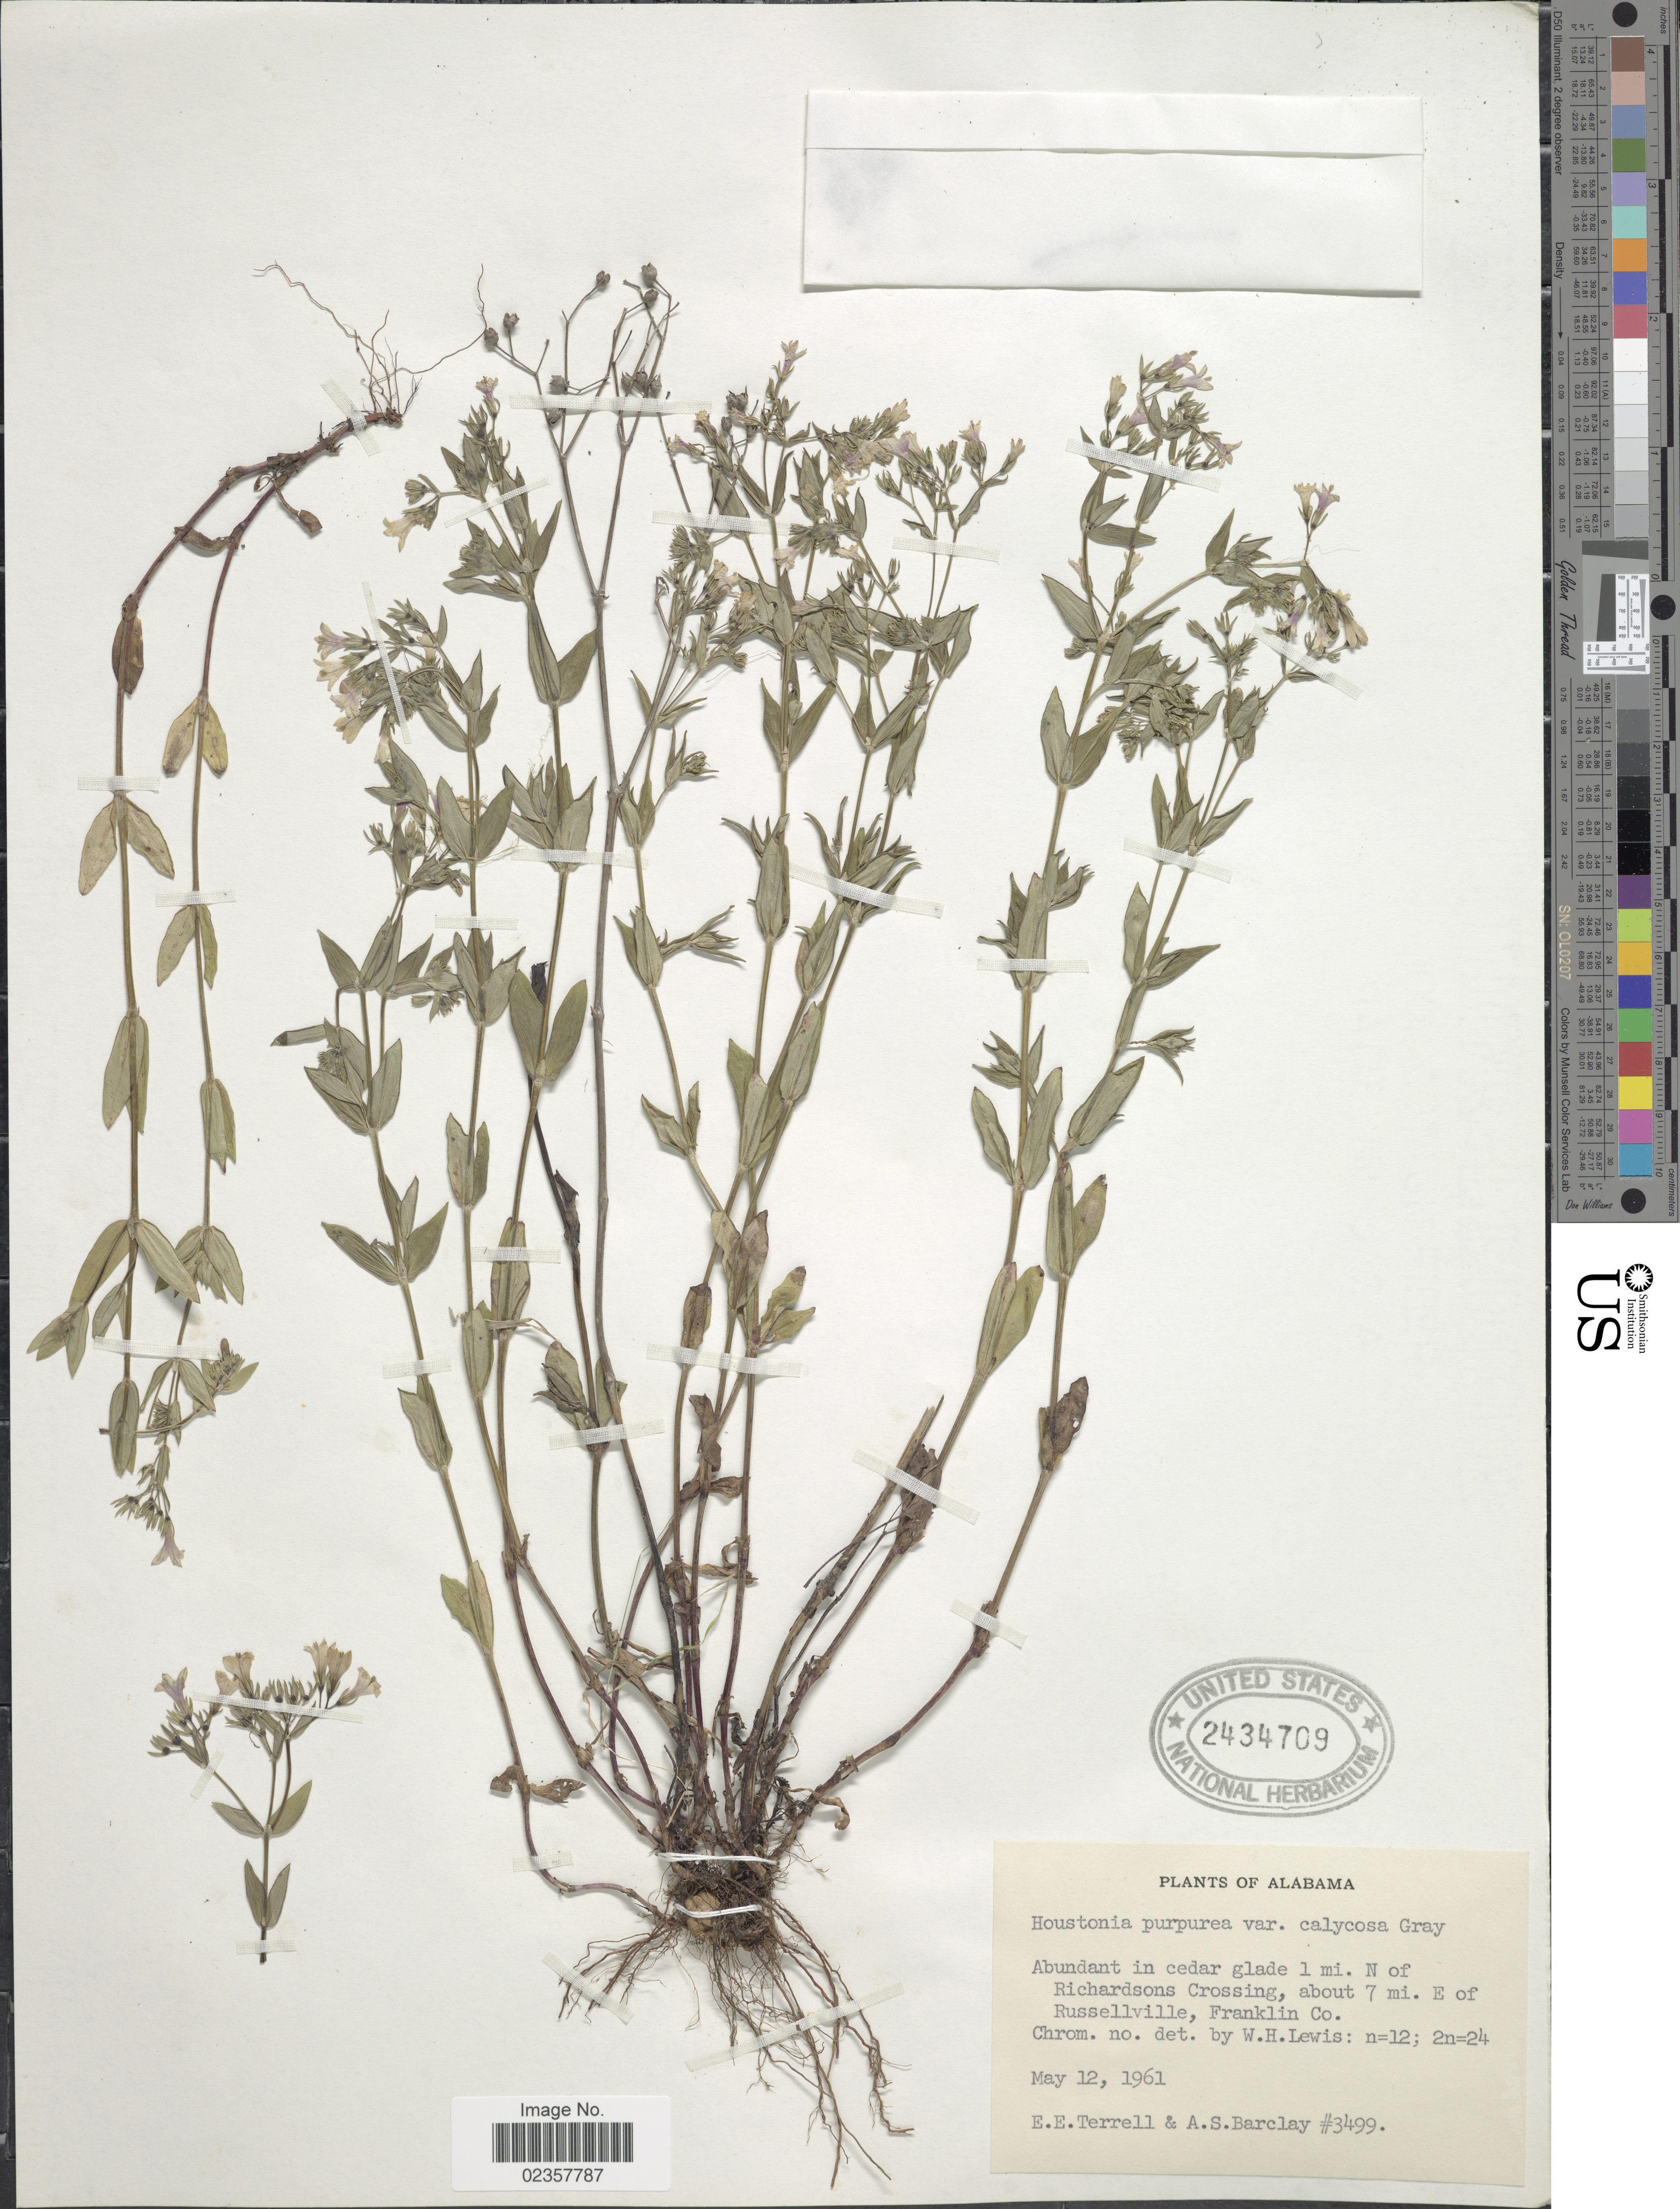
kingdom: Plantae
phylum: Tracheophyta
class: Magnoliopsida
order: Gentianales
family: Rubiaceae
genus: Houstonia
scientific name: Houstonia purpurea var. calycosa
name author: A. Gray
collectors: E. E. Terrell & A. S. Barclay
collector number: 3499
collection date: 1961-05-12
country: United States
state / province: Alabama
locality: Abundant in cedar glade 1 mi . N of Richardsons Crossing, about 7 mi. E of Russellville, Franklin Co.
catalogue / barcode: US 2434709